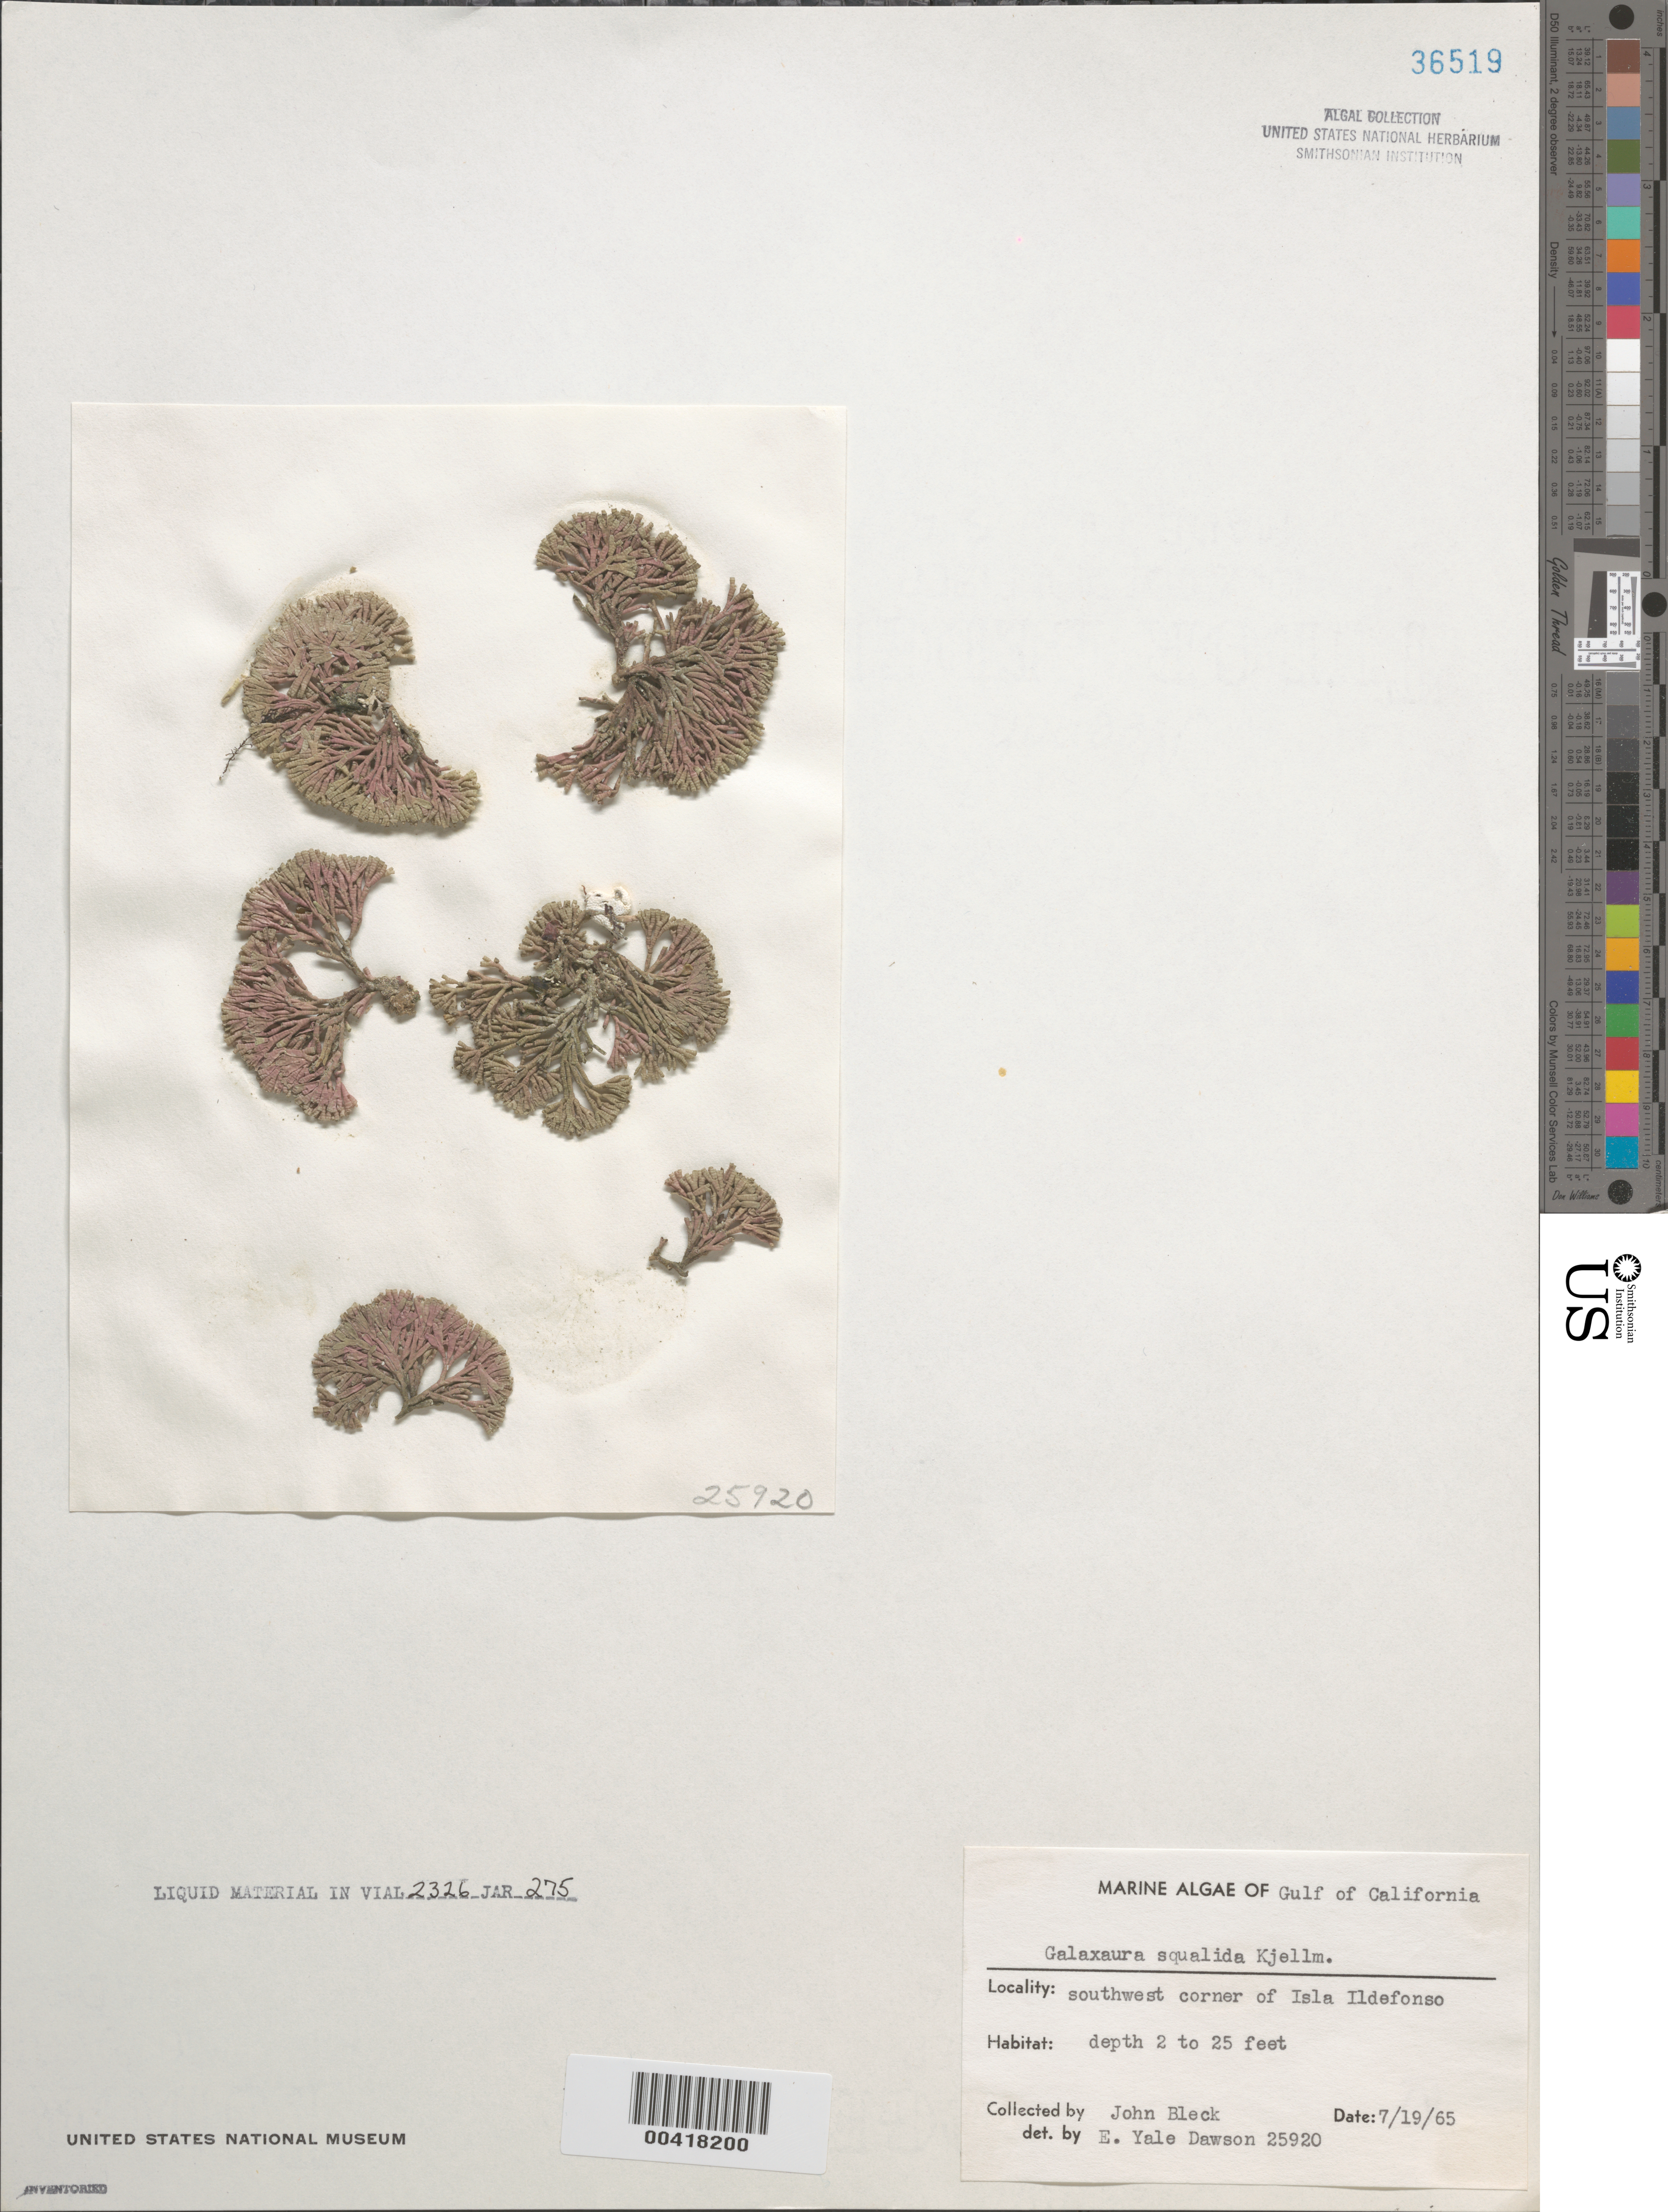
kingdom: Plantae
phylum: Rhodophyta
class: Florideophyceae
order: Nemaliales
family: Galaxauraceae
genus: Galaxaura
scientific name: Galaxaura rugosa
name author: (Ellis & Sol.) J.V.Lamouroux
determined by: Algae name updating Project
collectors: J. Bleck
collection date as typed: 19 Jul 65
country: Mexico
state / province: Baja California Sur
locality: Gulf of California. Southwest corner of Isla Ildefonso.